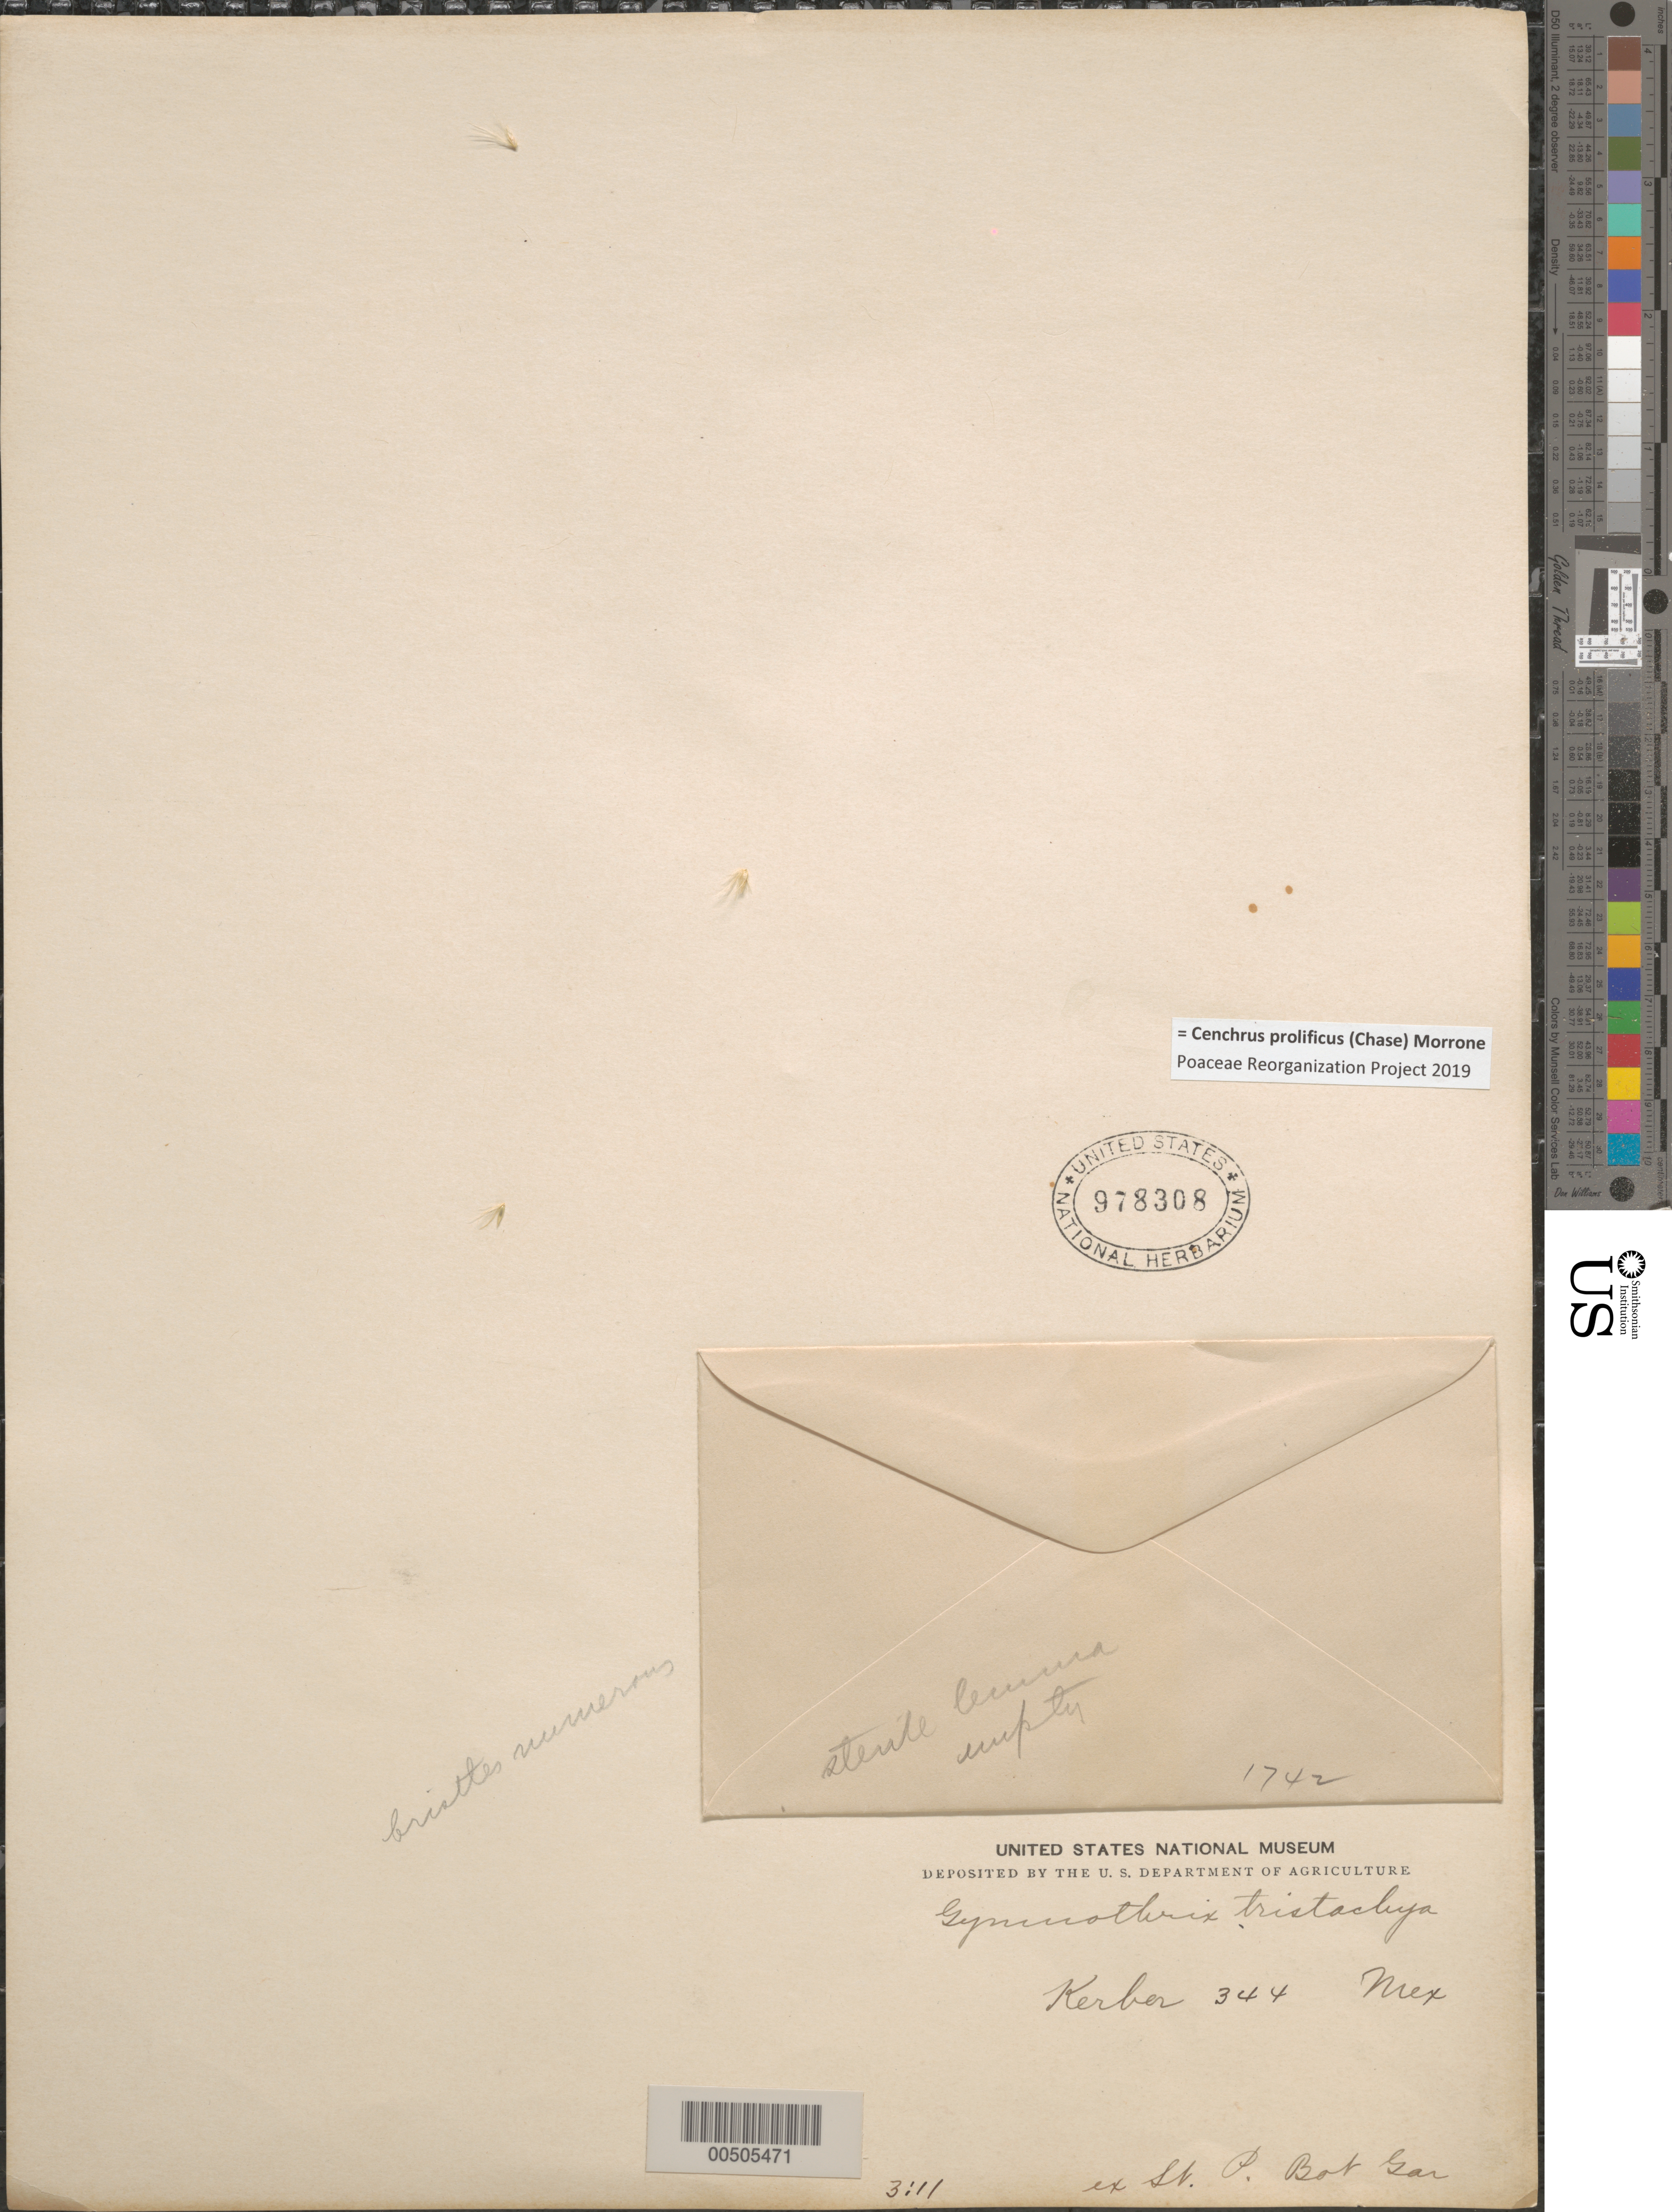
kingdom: Plantae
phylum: Tracheophyta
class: Liliopsida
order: Poales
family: Poaceae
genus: Cenchrus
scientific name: Cenchrus prolificus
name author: (Chase) Morrone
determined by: Poaceae Reorganization Project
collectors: -. Kerber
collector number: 344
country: Mexico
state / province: Durango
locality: San Ramon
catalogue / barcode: US 978308